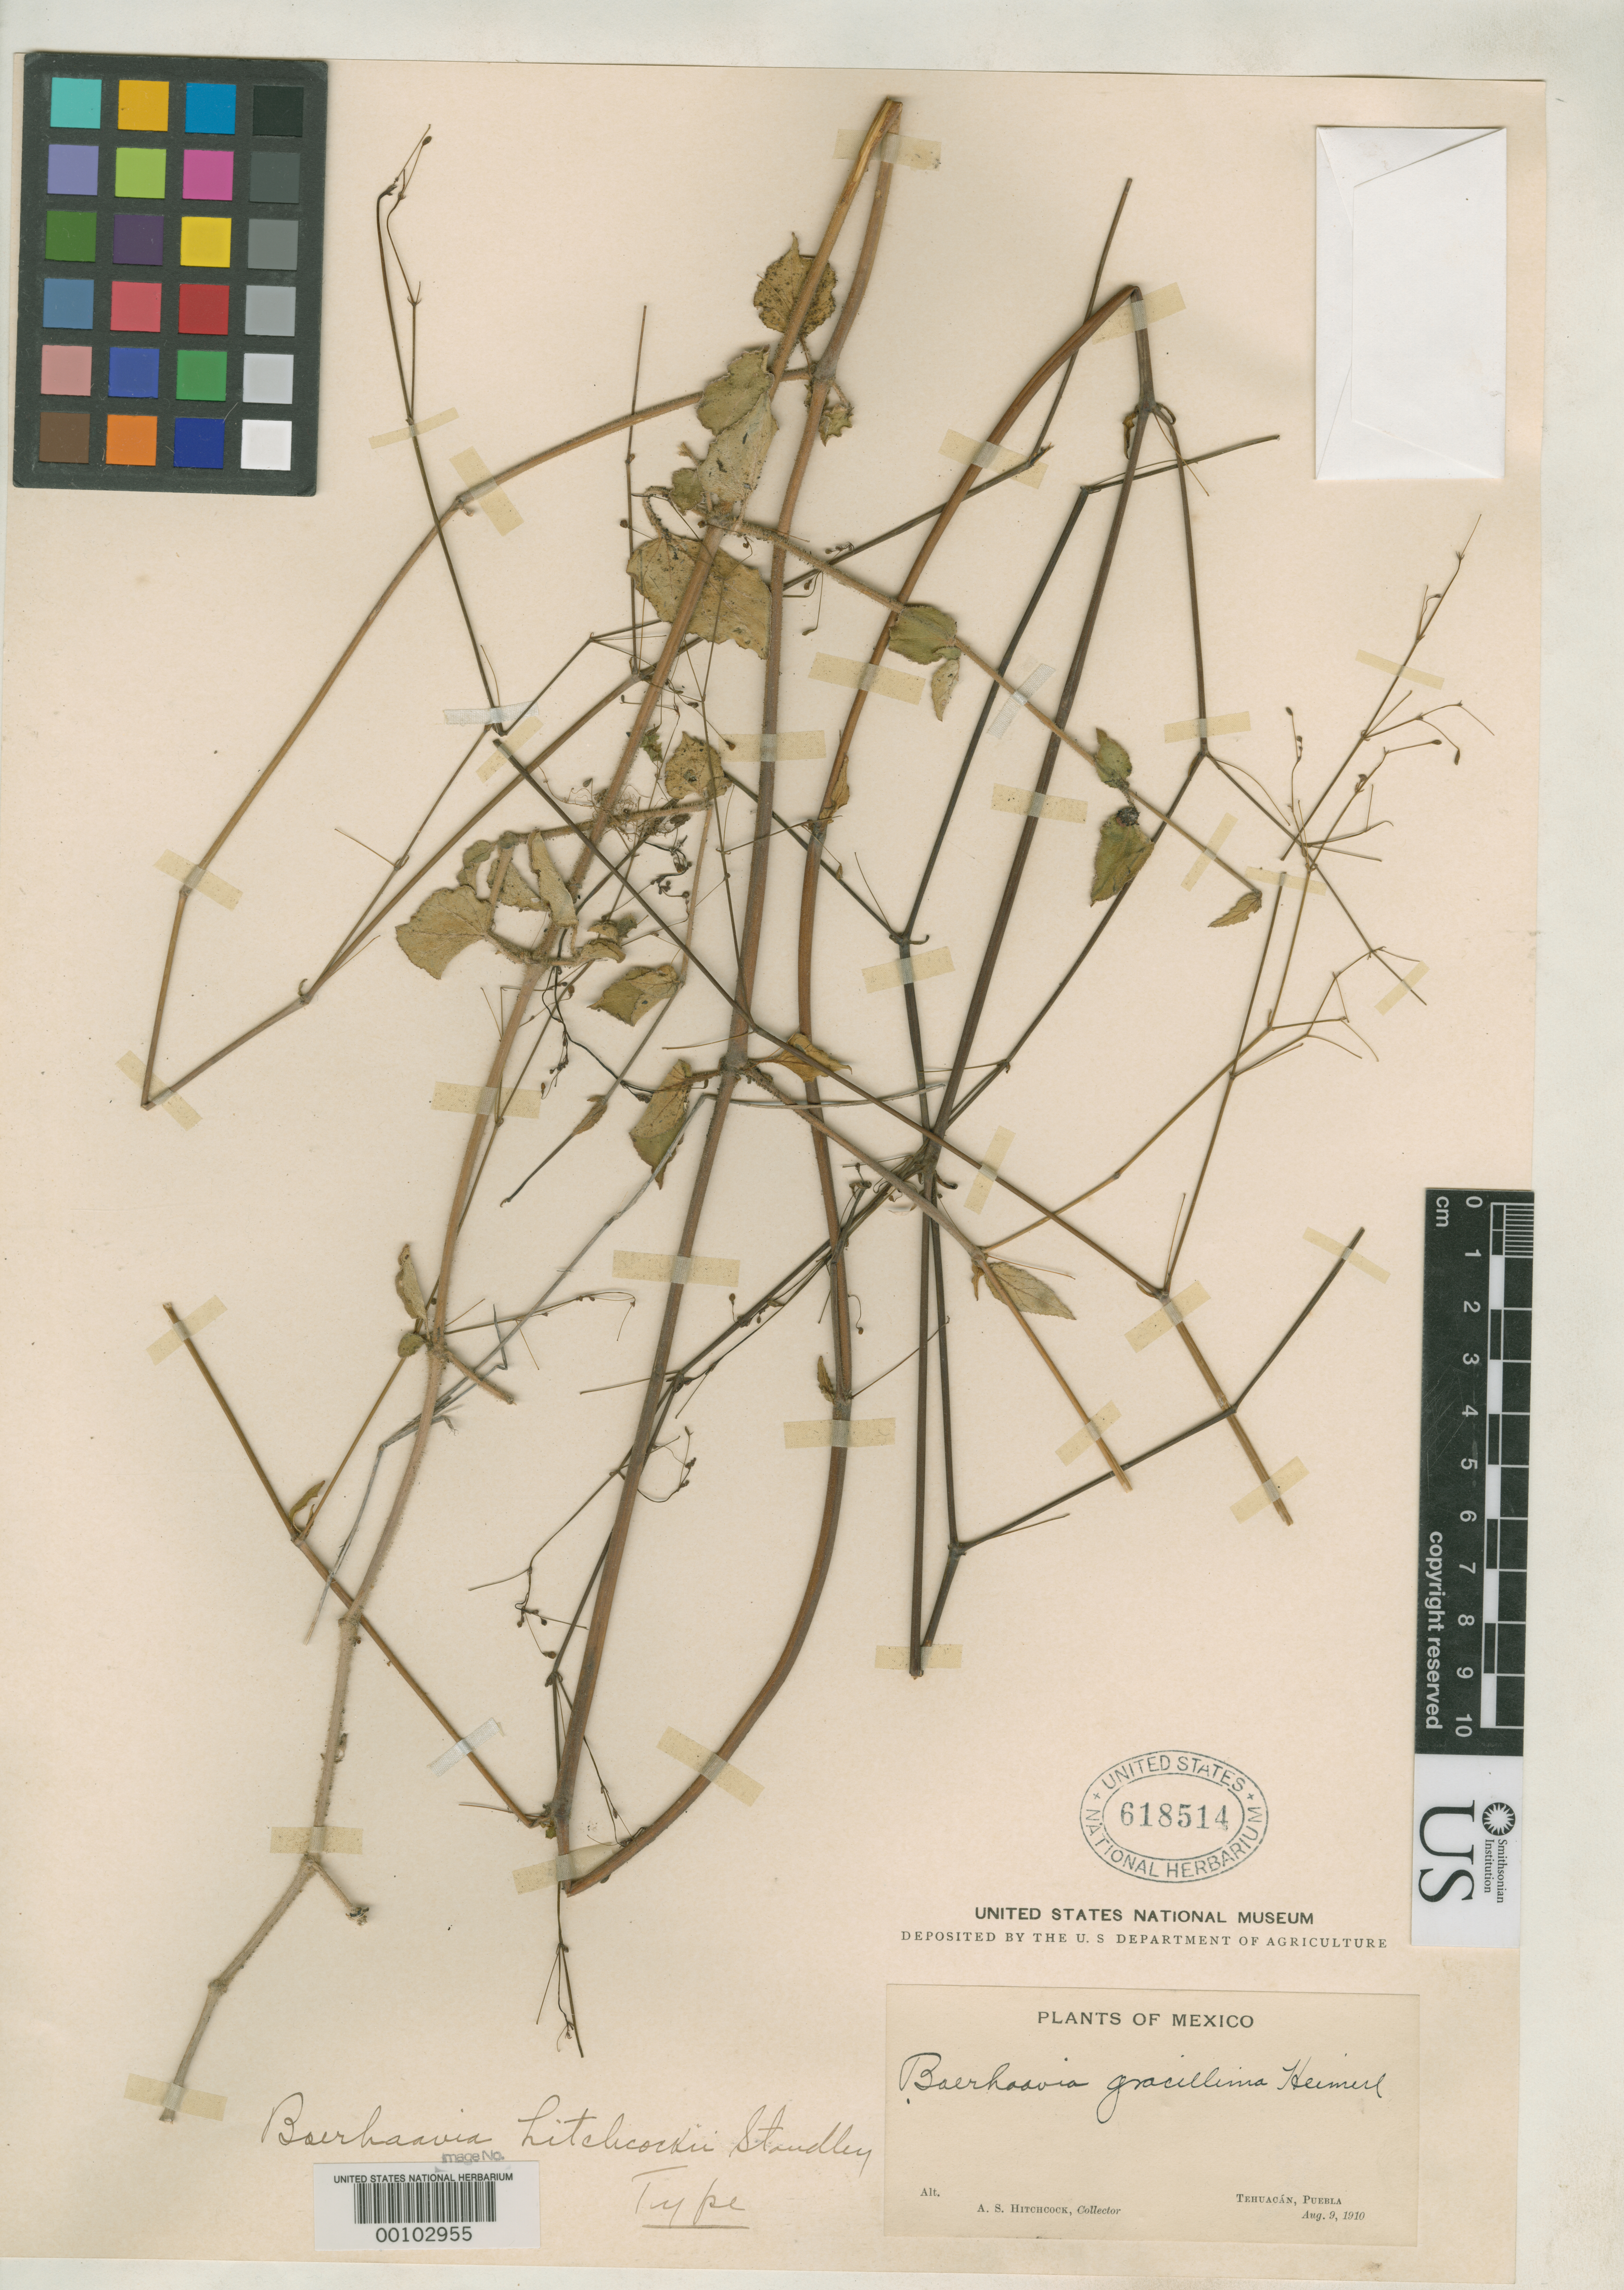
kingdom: Plantae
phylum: Tracheophyta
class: Magnoliopsida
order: Caryophyllales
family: Nyctaginaceae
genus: Boerhavia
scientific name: Boerhavia hitchcockii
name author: Standl.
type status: Holotype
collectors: A. S. Hitchcock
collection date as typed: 09 Aug 1910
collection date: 1910-08-09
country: Mexico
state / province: Puebla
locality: Tehuacan.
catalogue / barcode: US 618514